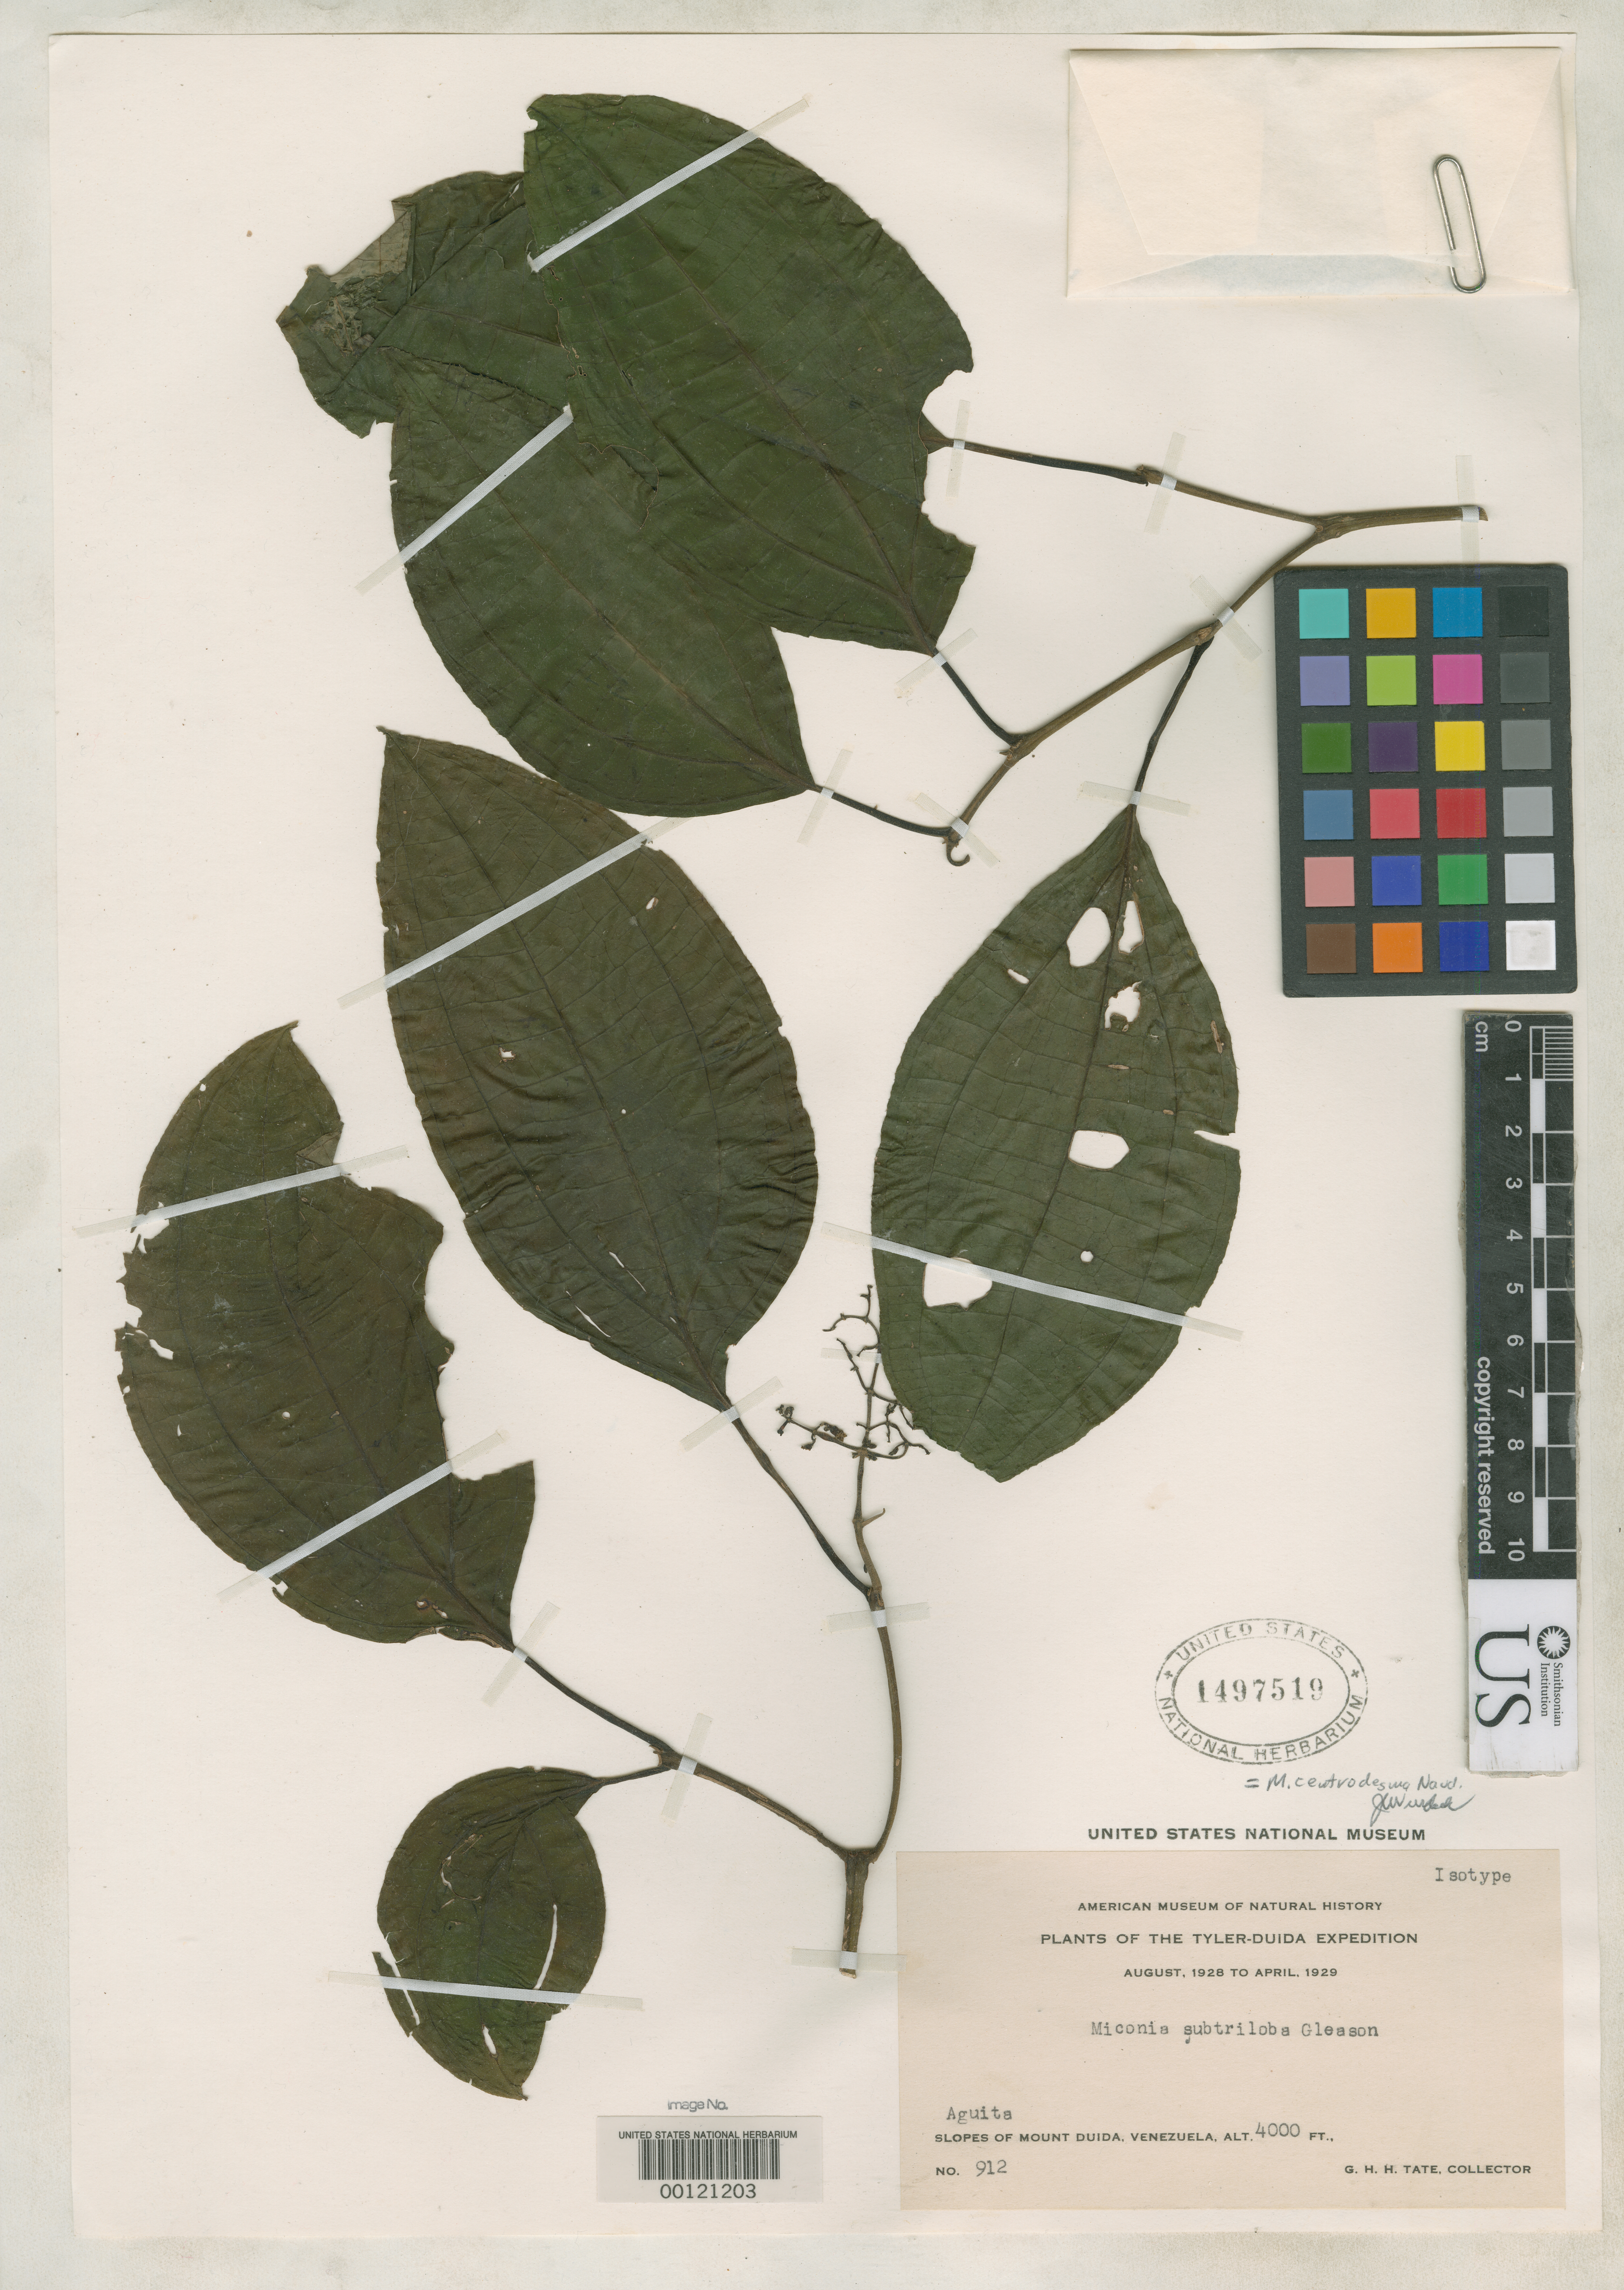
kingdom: Plantae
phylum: Tracheophyta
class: Magnoliopsida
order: Myrtales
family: Melastomataceae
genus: Miconia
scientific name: Miconia subtriloba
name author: Gleason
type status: Isotype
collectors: G. H. H.Tate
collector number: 912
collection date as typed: Aug 1928 to -- Apr 1929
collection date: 1928-08/1929-04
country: Venezuela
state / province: Amazonas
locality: Aguita, Mt. Duida; alt. 4000 ft.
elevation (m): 1219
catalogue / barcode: US 1497519